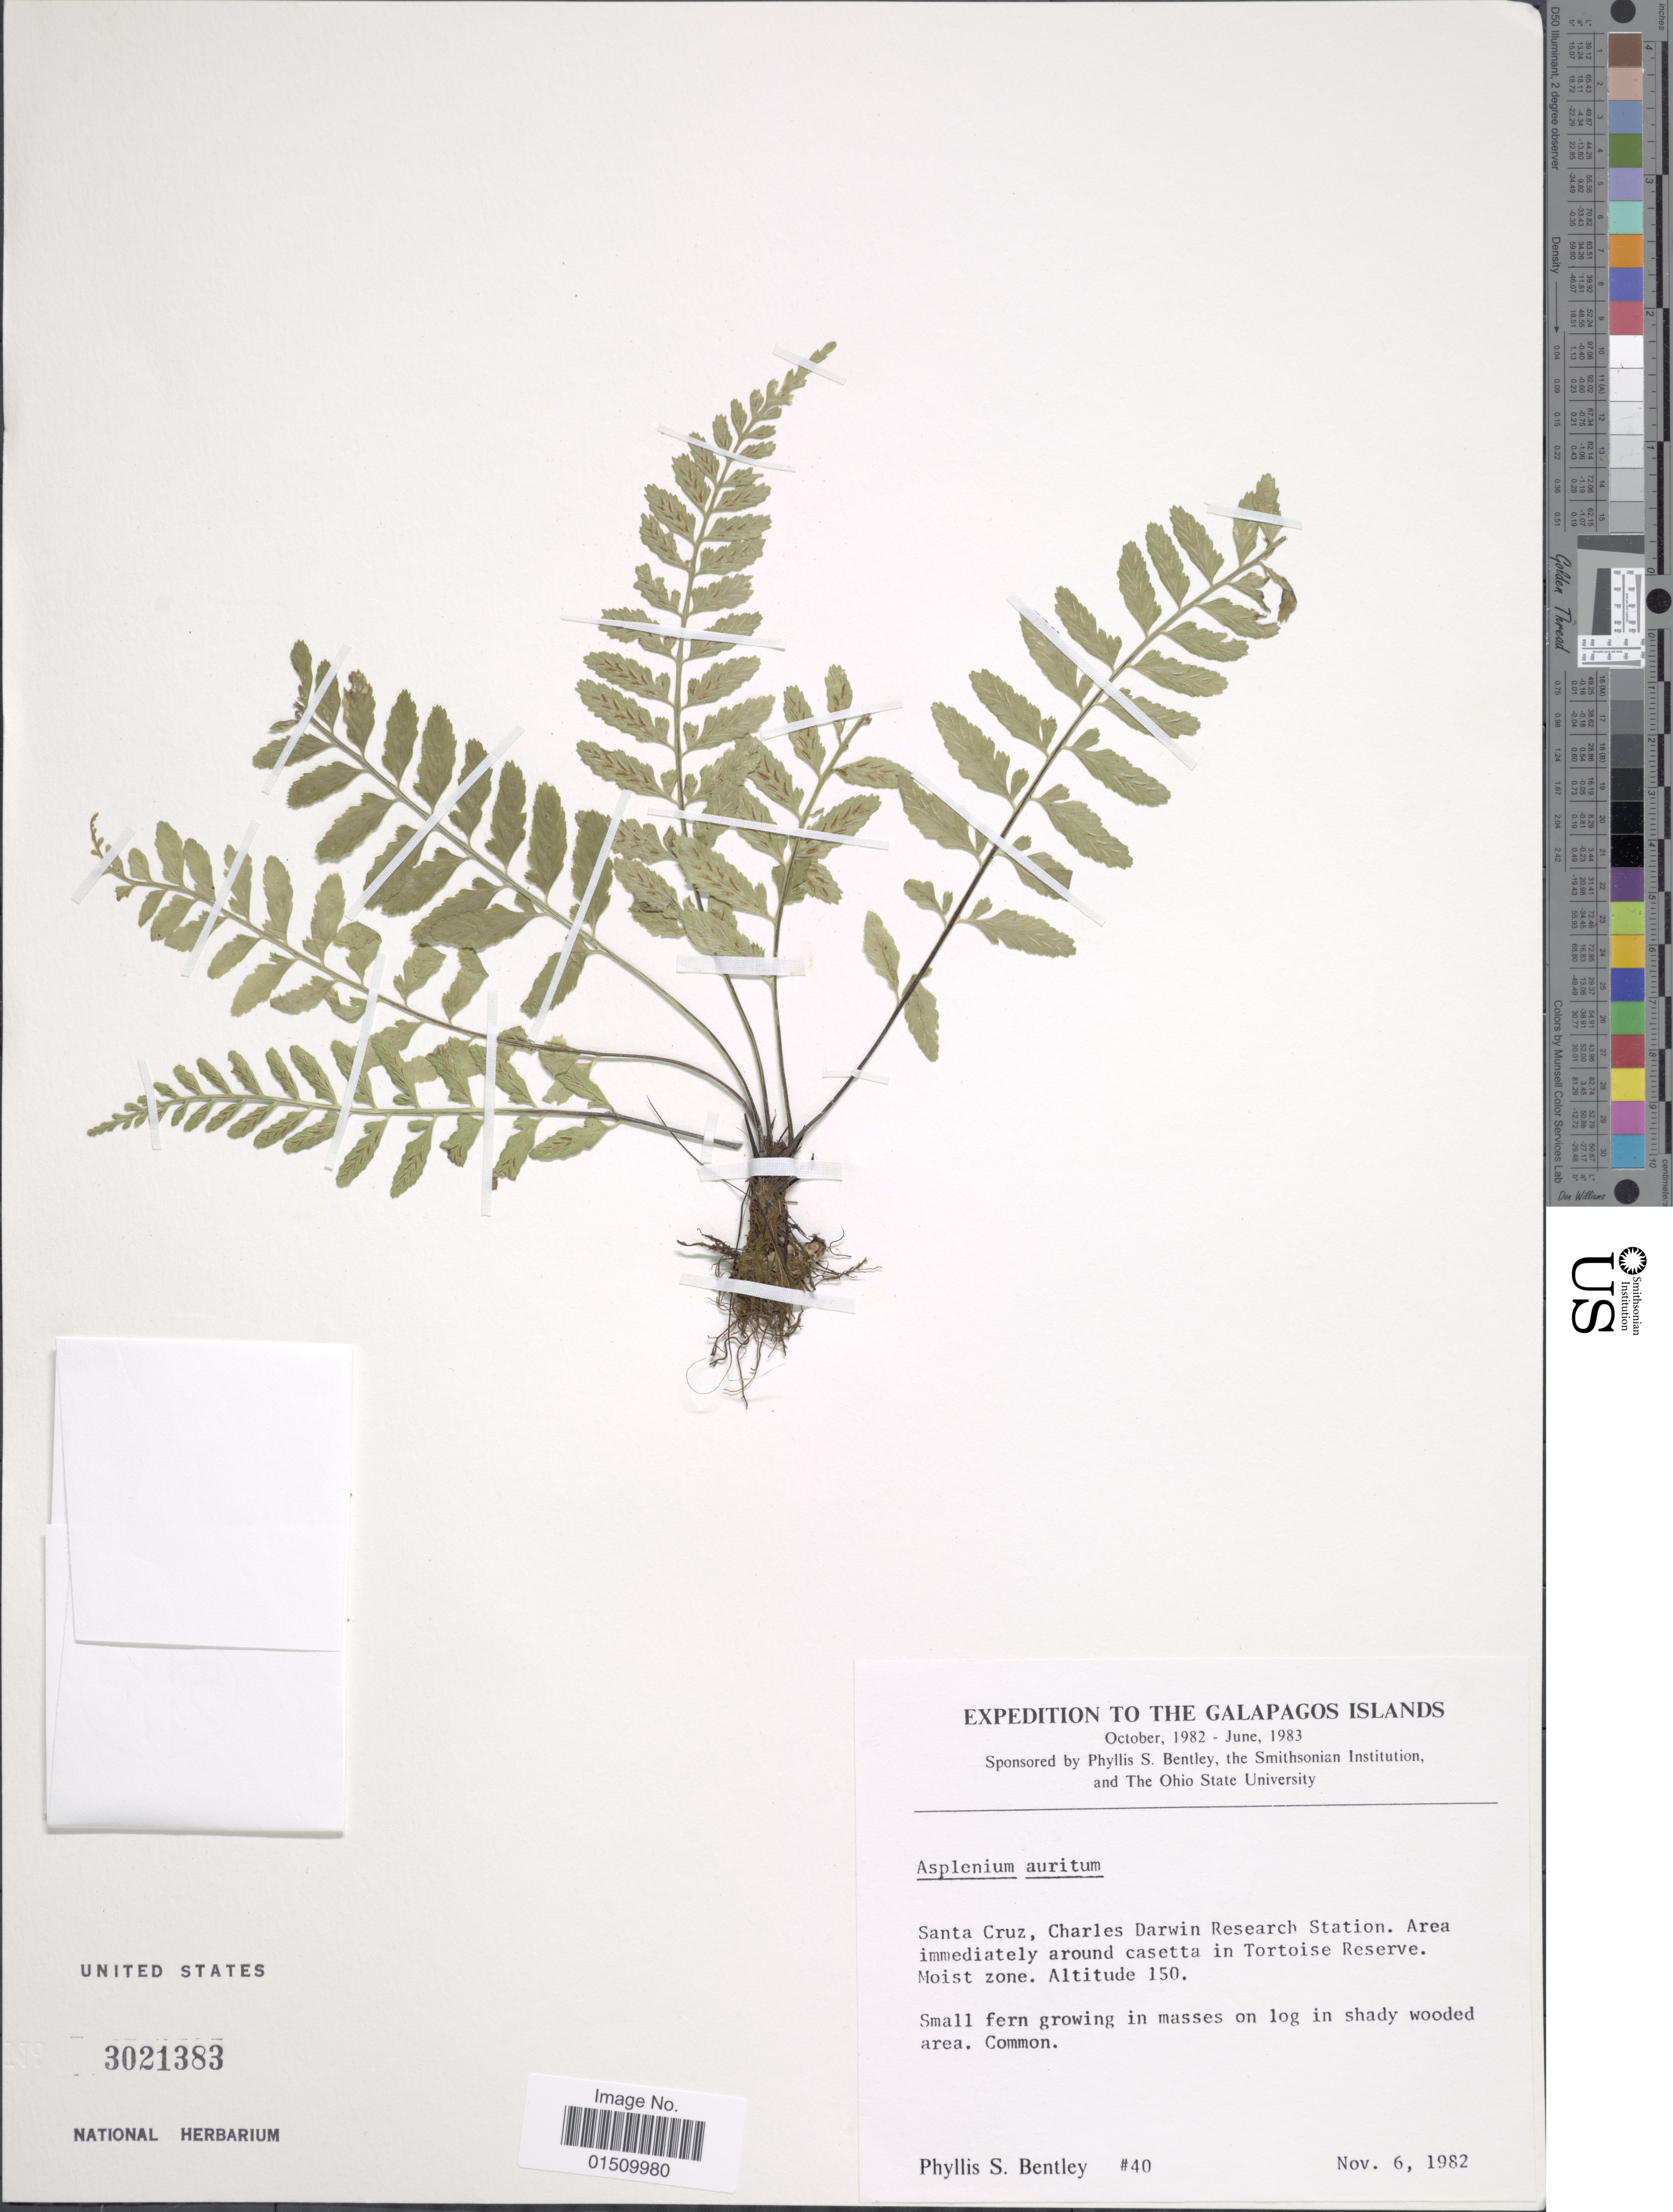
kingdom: Plantae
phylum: Tracheophyta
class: Polypodiopsida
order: Polypodiales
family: Aspleniaceae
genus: Asplenium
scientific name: Asplenium auritum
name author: Sw.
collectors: P. S. Bentley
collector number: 40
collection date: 1982-11-06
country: Ecuador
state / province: Colón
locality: Galapagos Islands, Santa Cruz, Charles Darwin Research Station, Area immediatley around casetta in Tortoise Reserve.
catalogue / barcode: US 3021383